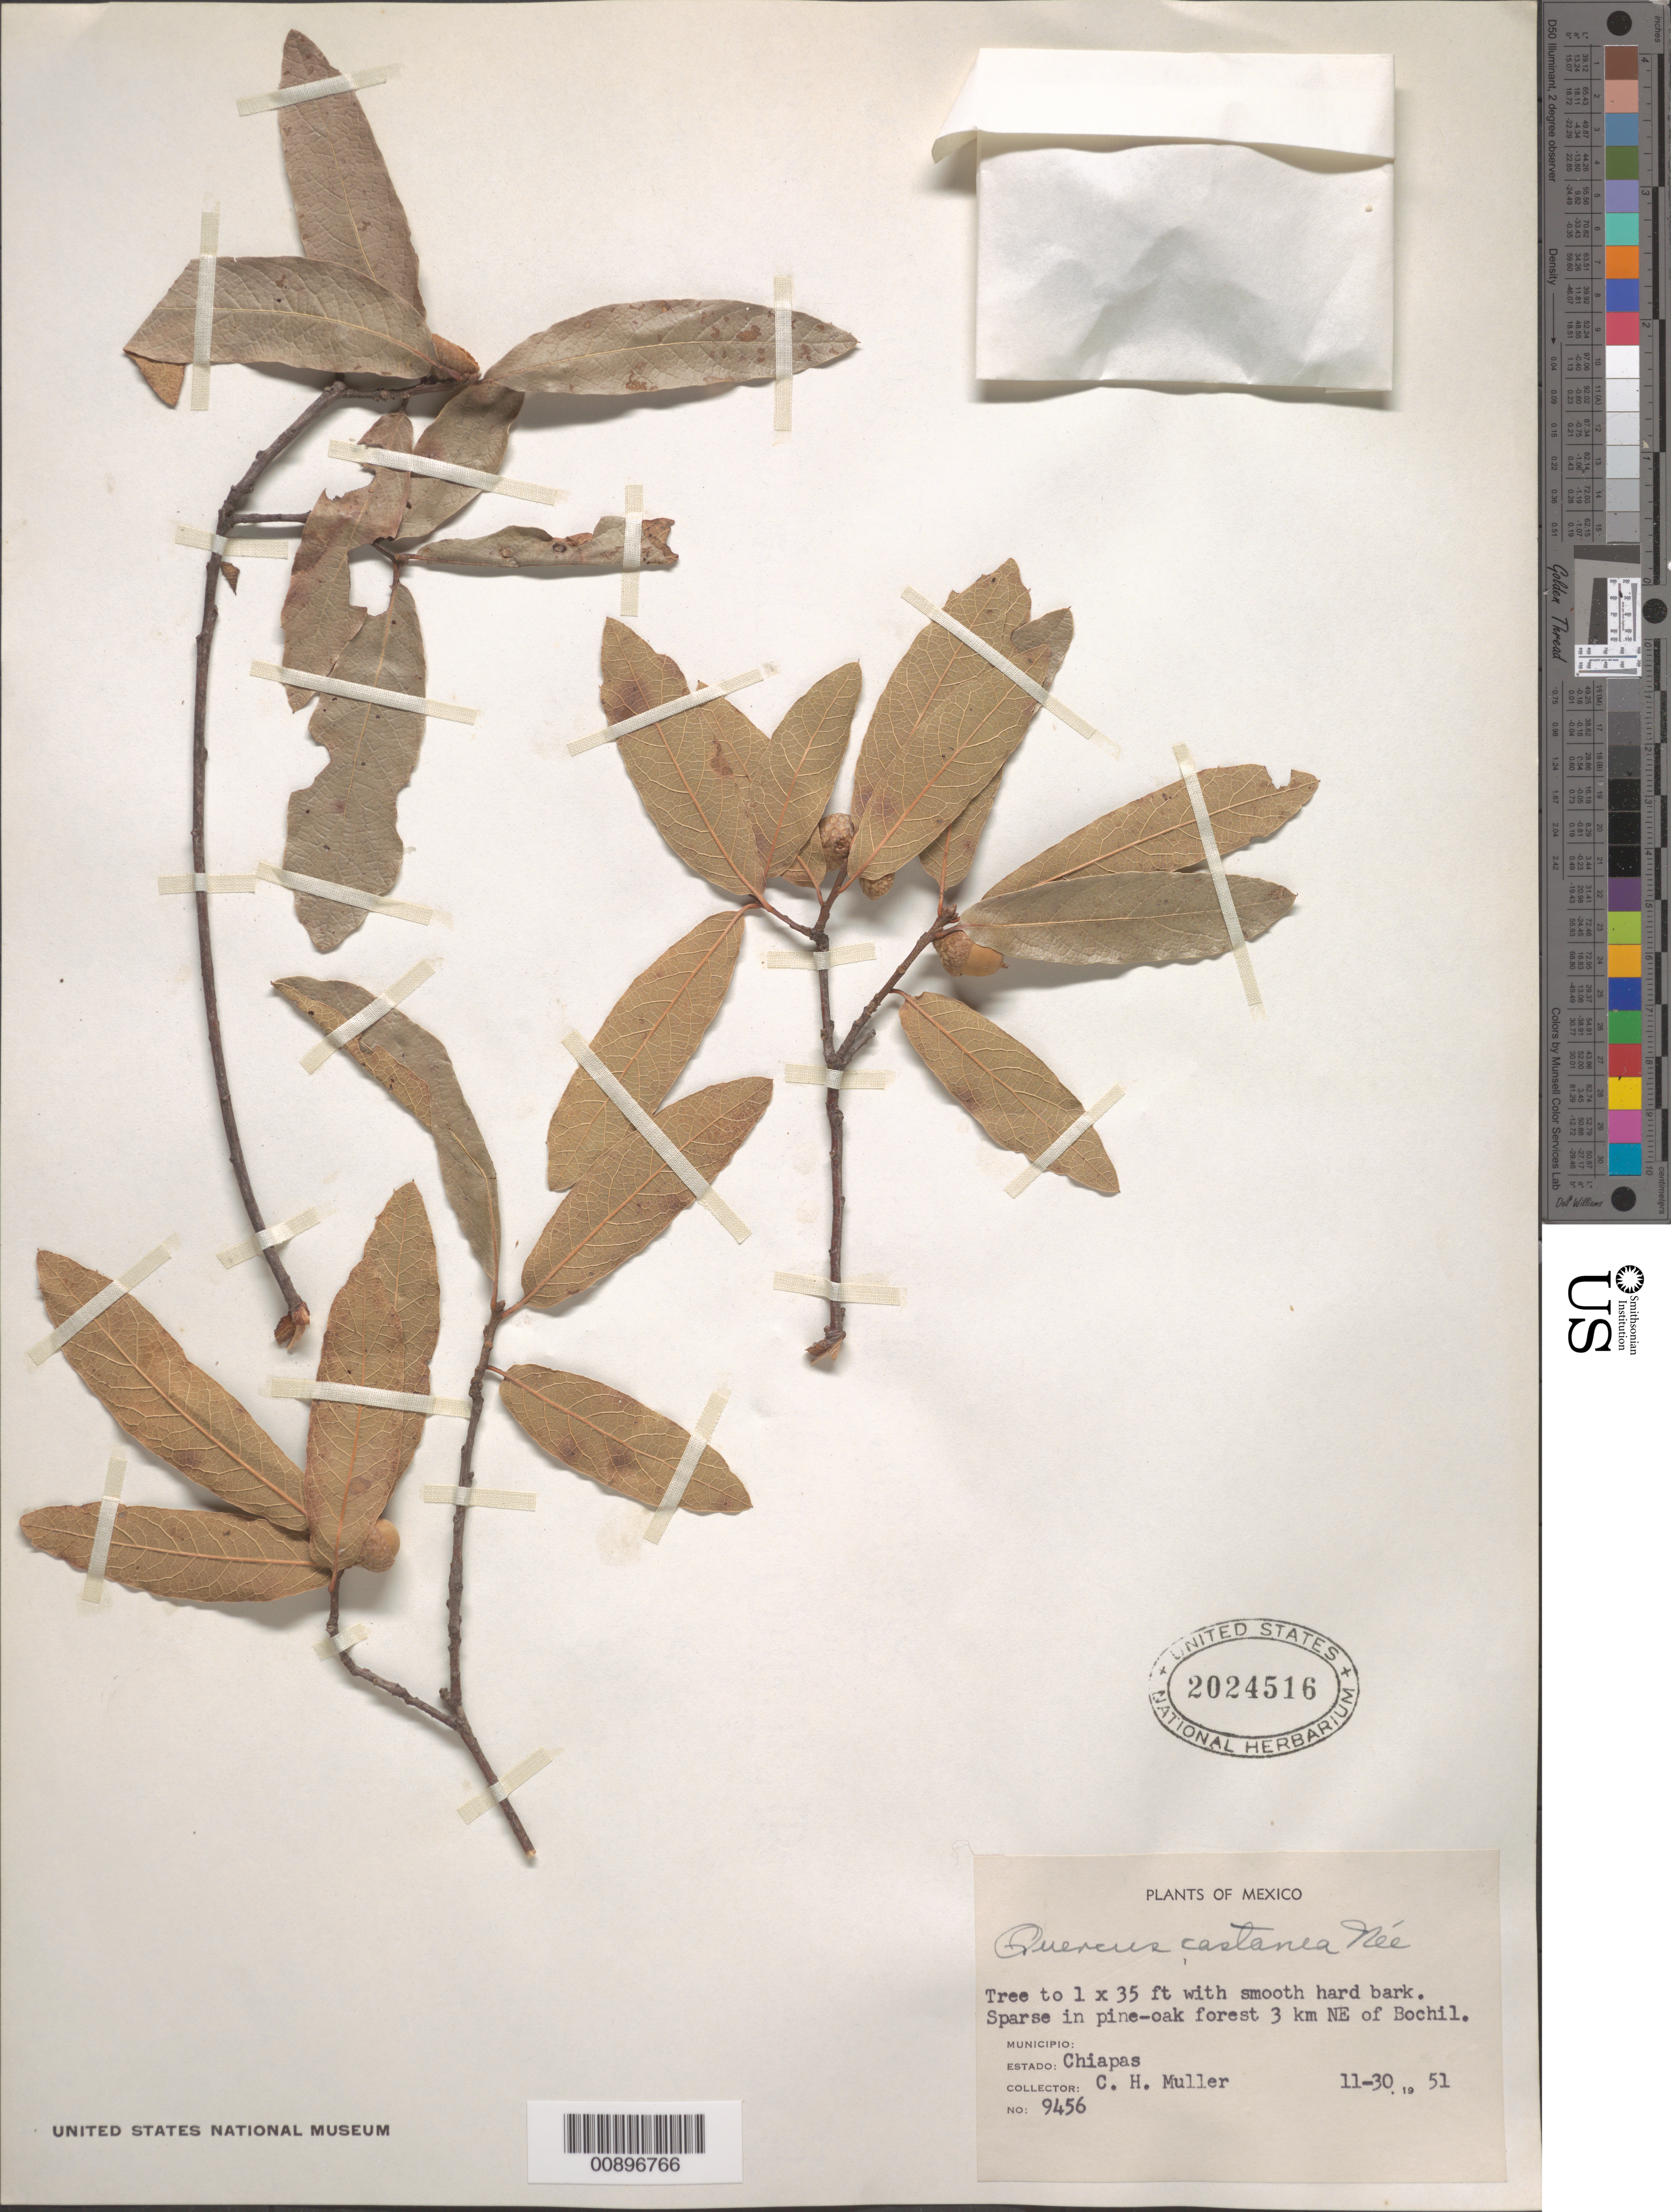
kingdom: Plantae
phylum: Tracheophyta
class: Magnoliopsida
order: Fagales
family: Fagaceae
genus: Quercus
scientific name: Quercus castanea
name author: Née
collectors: C. H. Muller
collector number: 9456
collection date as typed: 30 Nov 1951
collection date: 1951-11-30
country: Mexico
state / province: Chiapas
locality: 3 km. NE of Bochil, Chiapas.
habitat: In pine-oak forest.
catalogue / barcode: US 2024516